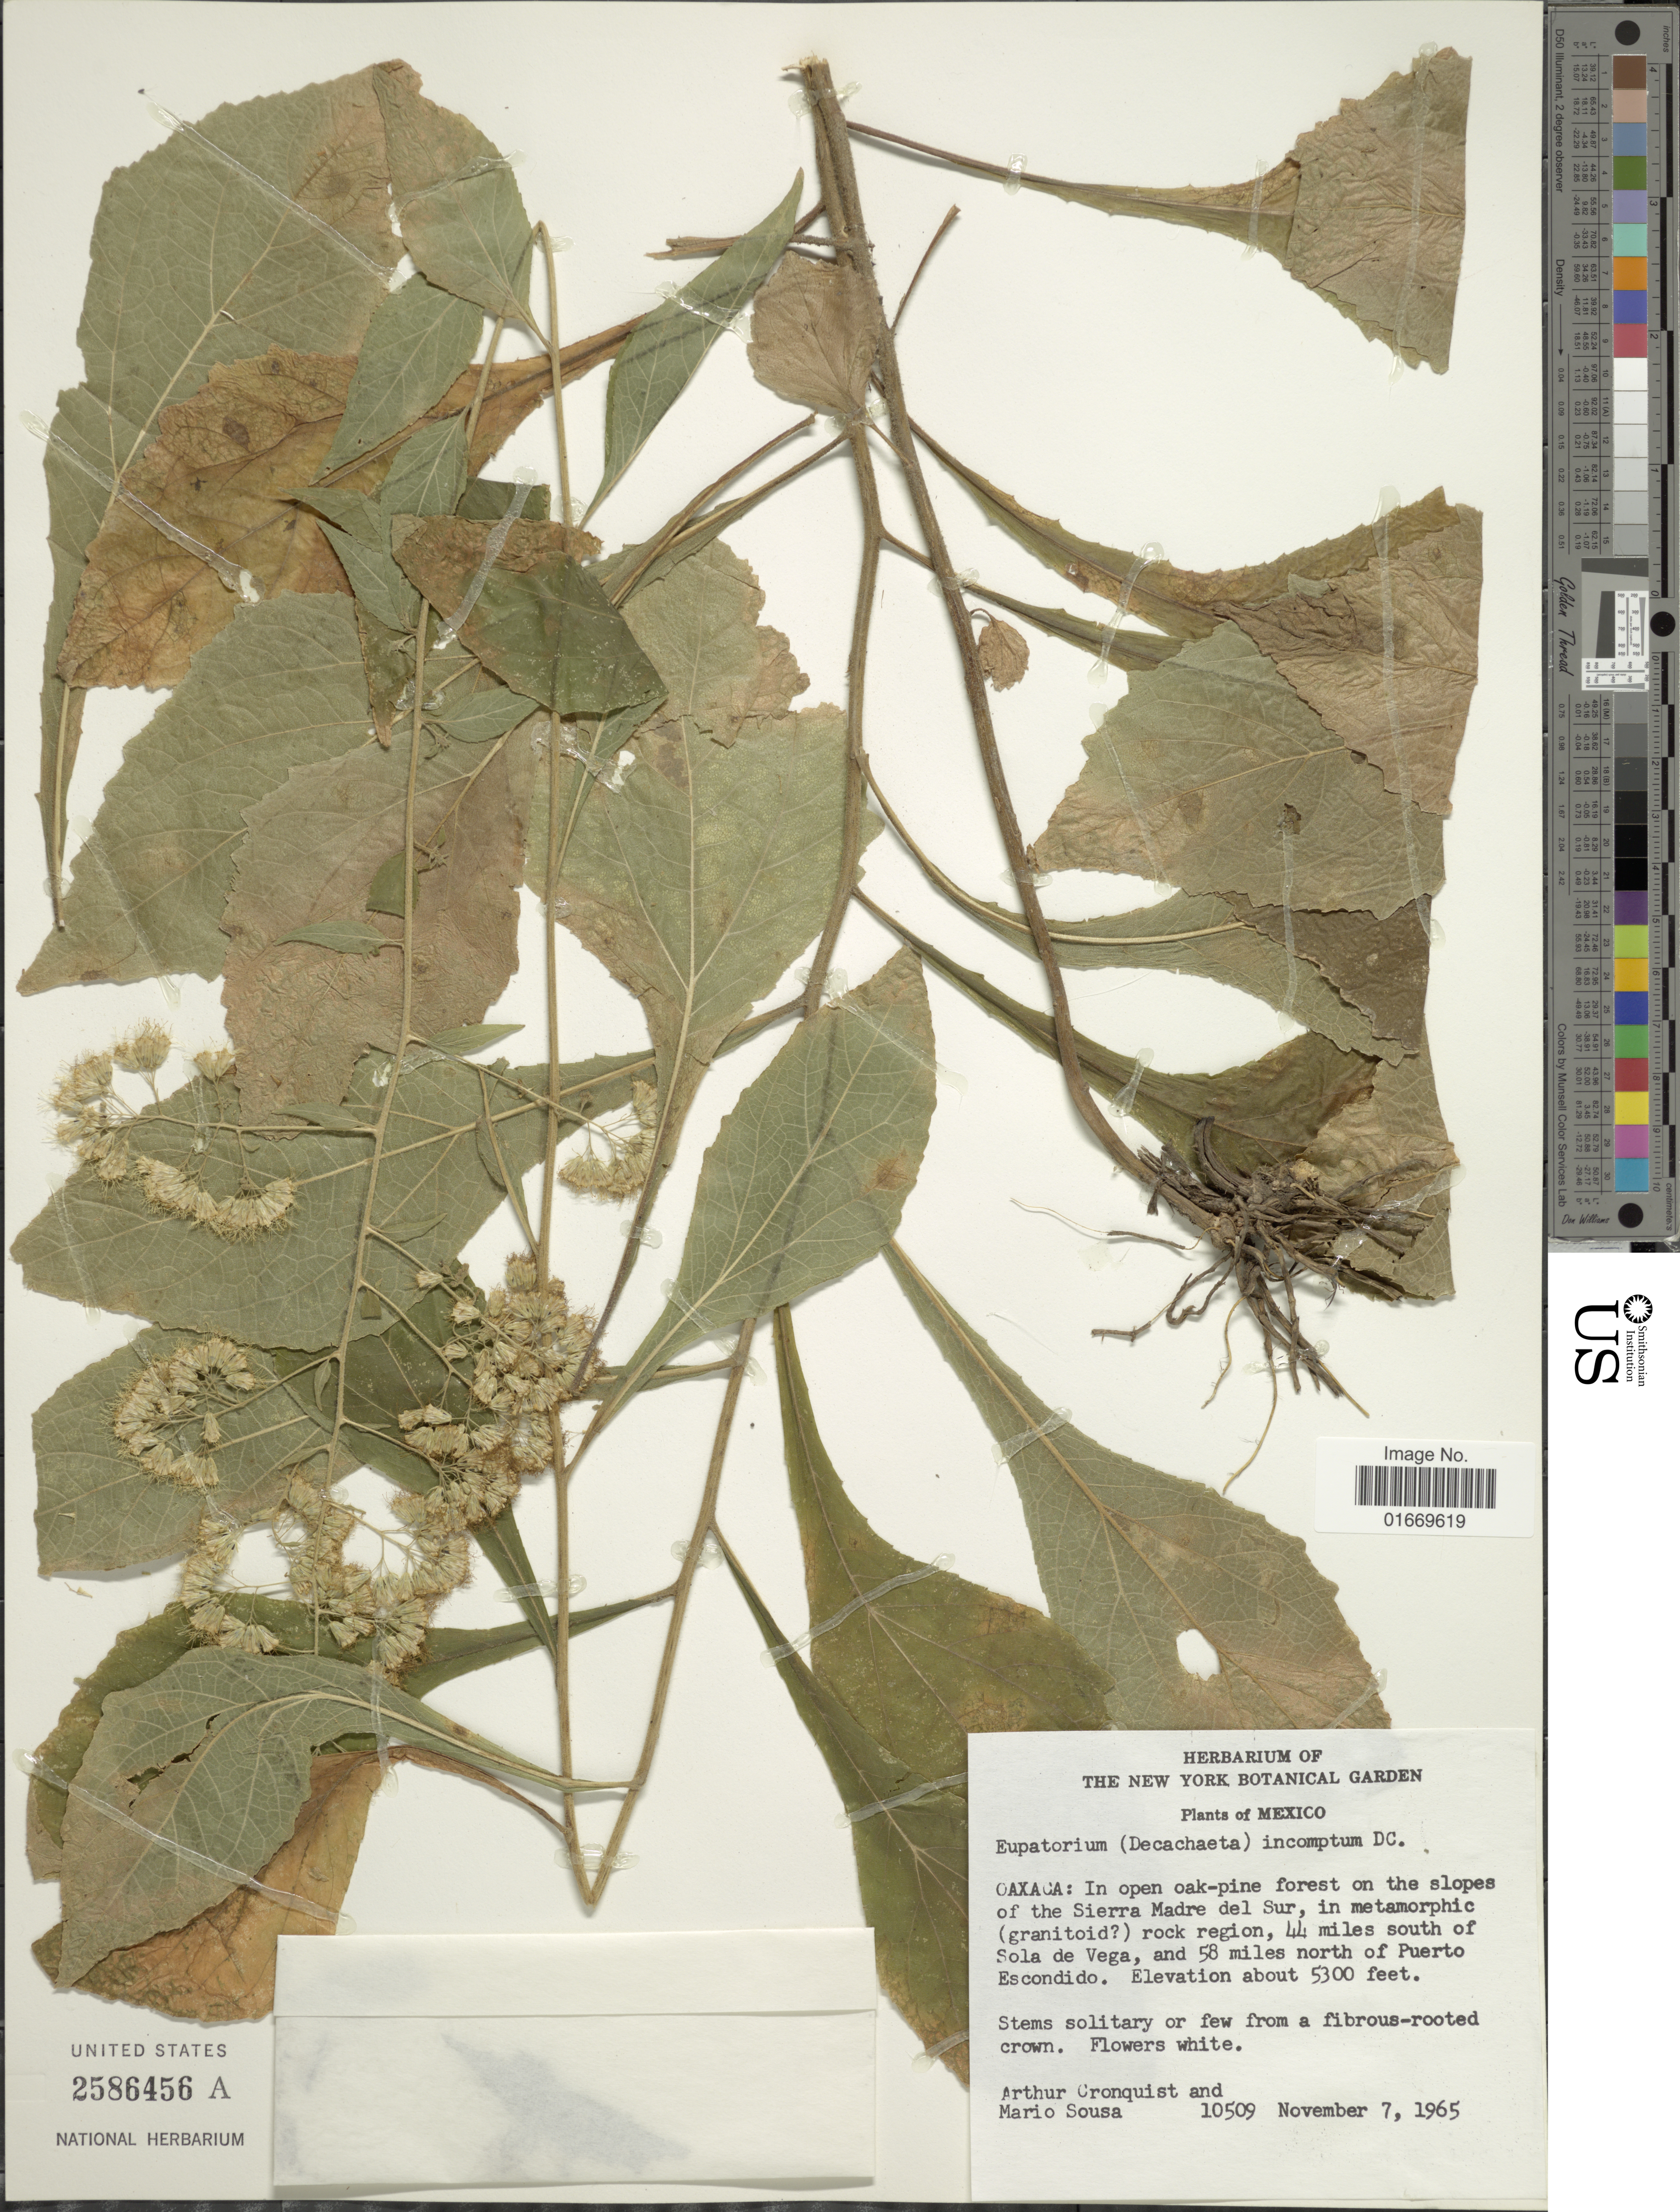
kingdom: Plantae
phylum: Tracheophyta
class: Magnoliopsida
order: Asterales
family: Asteraceae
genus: Decachaeta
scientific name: Decachaeta incompta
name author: (DC.) R.M. King & H. Rob.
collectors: A. J. Cronquist & M. Sousa S.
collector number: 10509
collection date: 1965-11-07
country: Mexico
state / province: Oaxaca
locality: Mexico. Oaxaca: In open oak-pine forest on the slopes of the Sierra Madre del Sur, rock region, 44 miles south of Sola de Vega, and 58 miles north of Puerto Escondido.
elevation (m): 1615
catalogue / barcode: US 2586456A